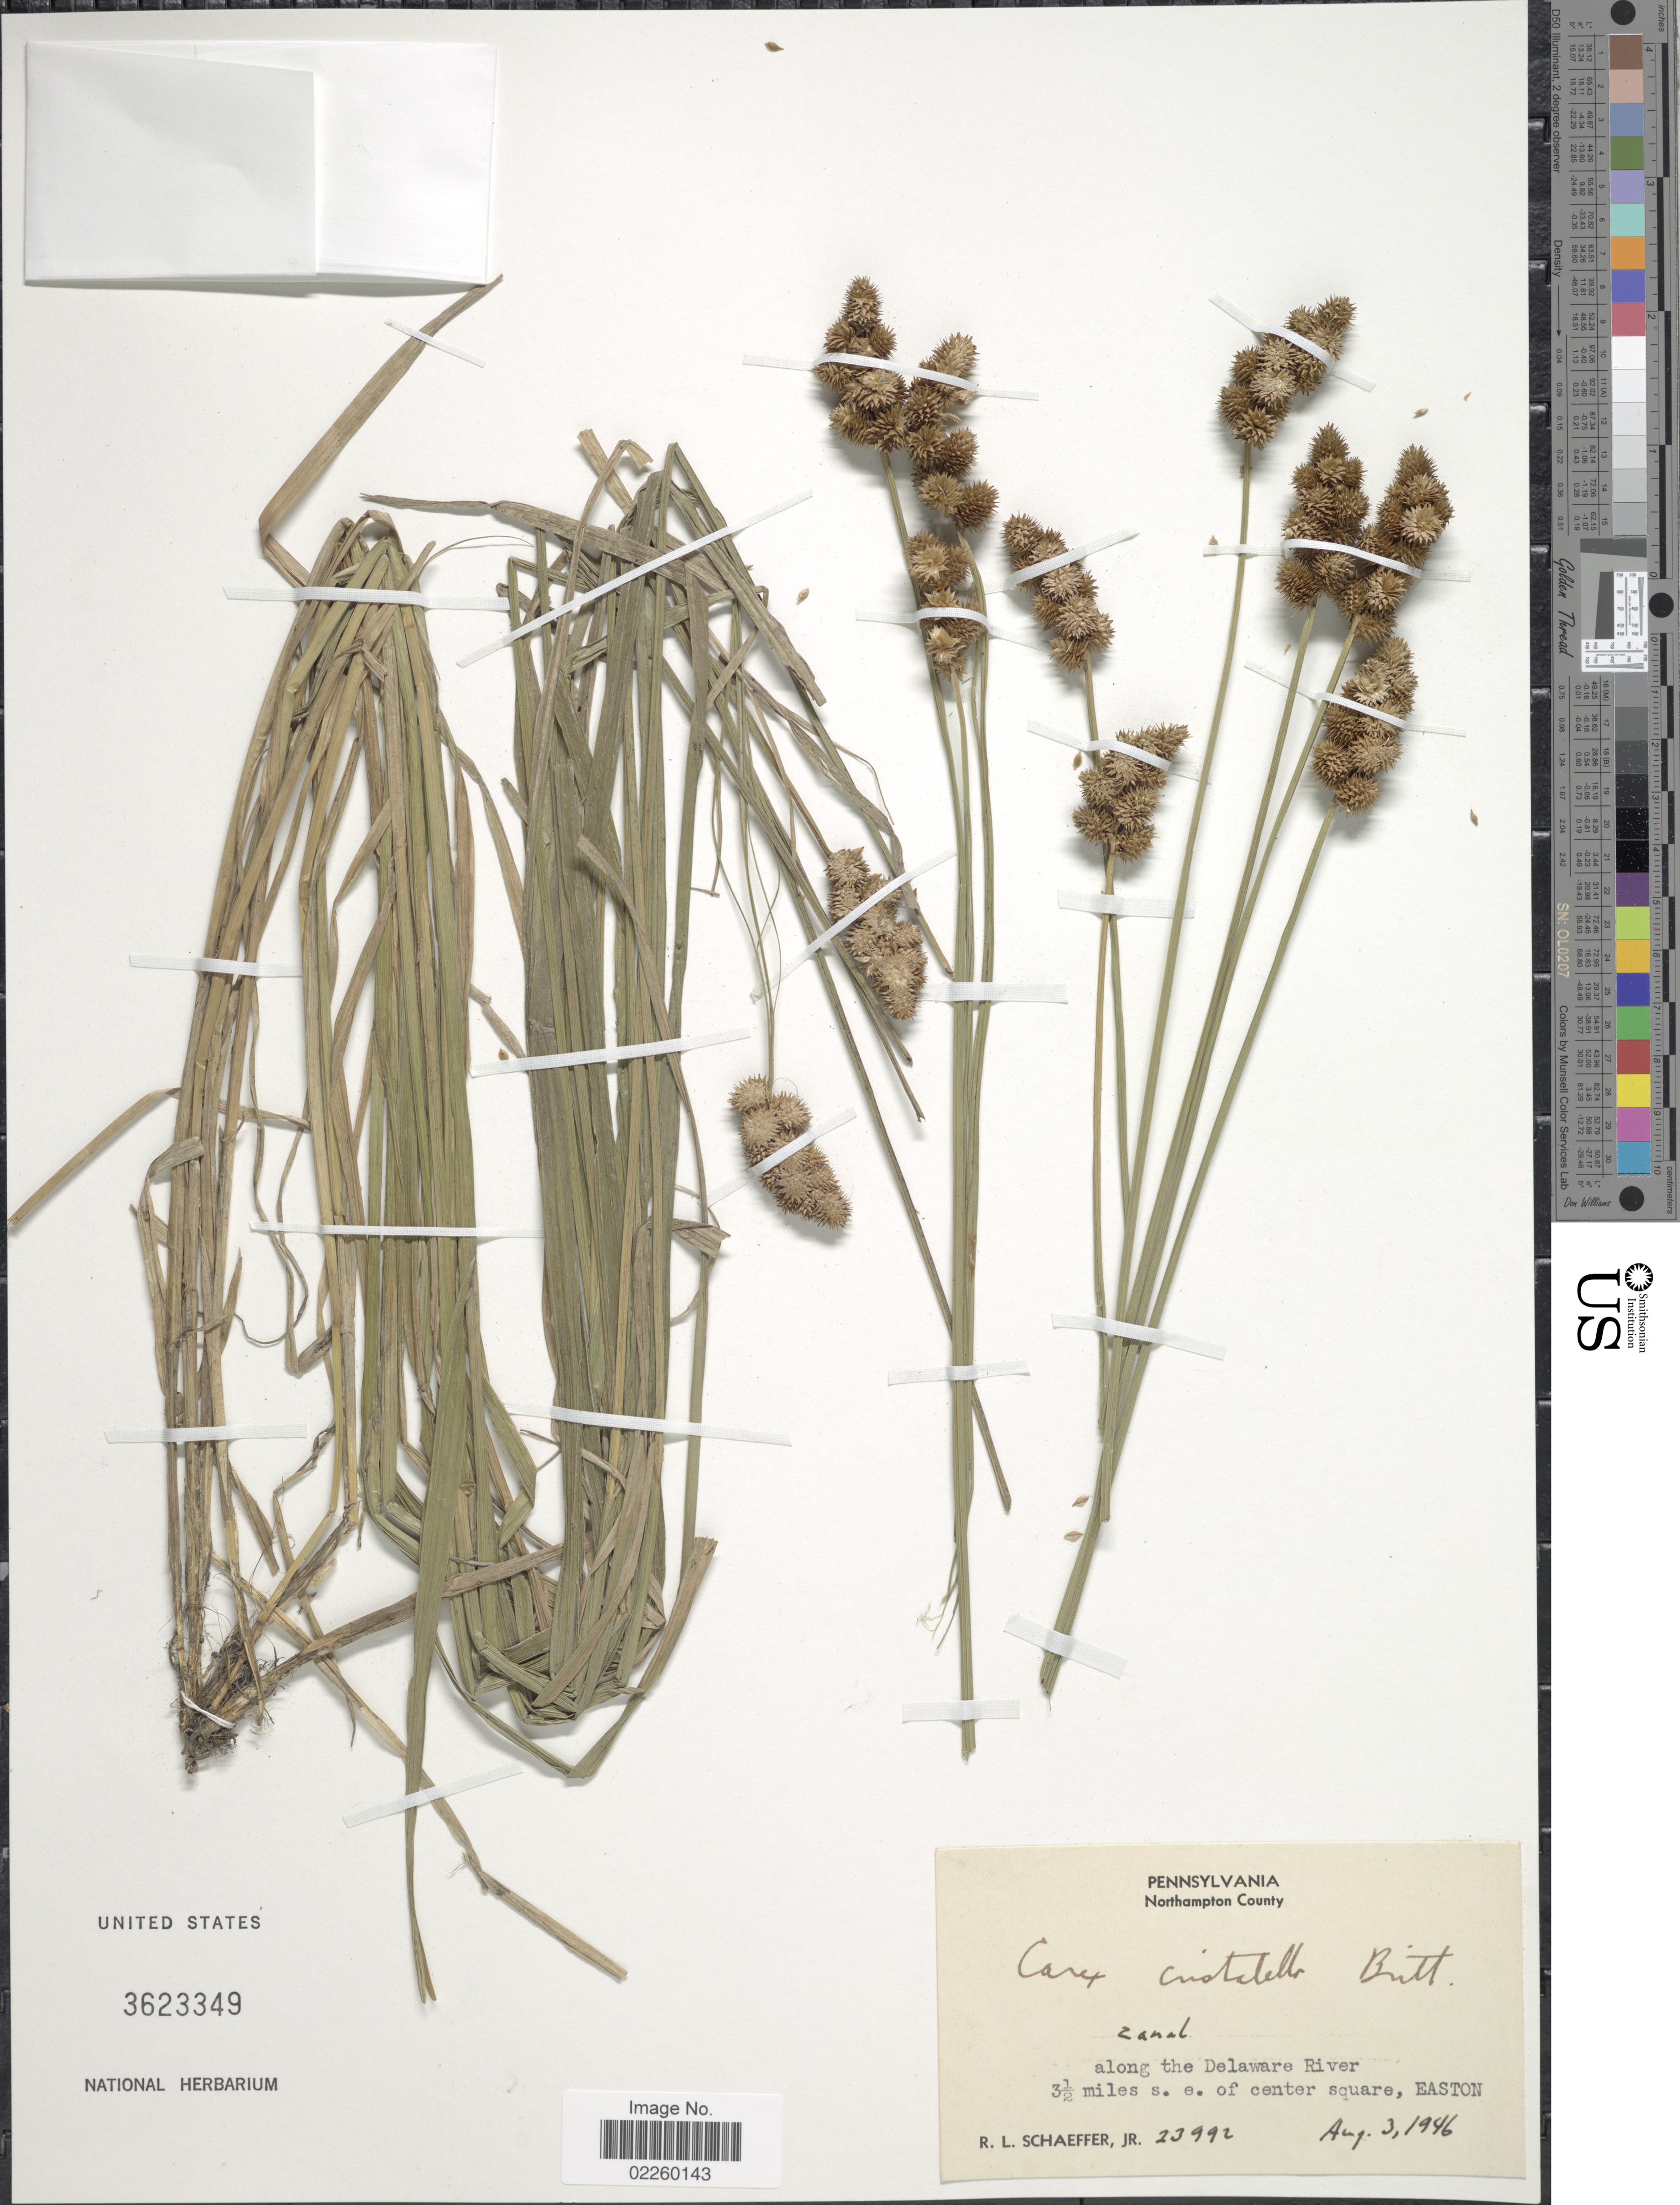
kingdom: Plantae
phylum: Tracheophyta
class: Liliopsida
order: Poales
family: Cyperaceae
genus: Carex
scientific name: Carex cristatella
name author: Britton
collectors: R. L. Schaeffer Jr.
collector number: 23992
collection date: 1946-08-03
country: United States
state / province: Pennsylvania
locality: Northampton County. Along the Delaware River 3½ miles s. e. of center square, Easton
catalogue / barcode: US 3623349